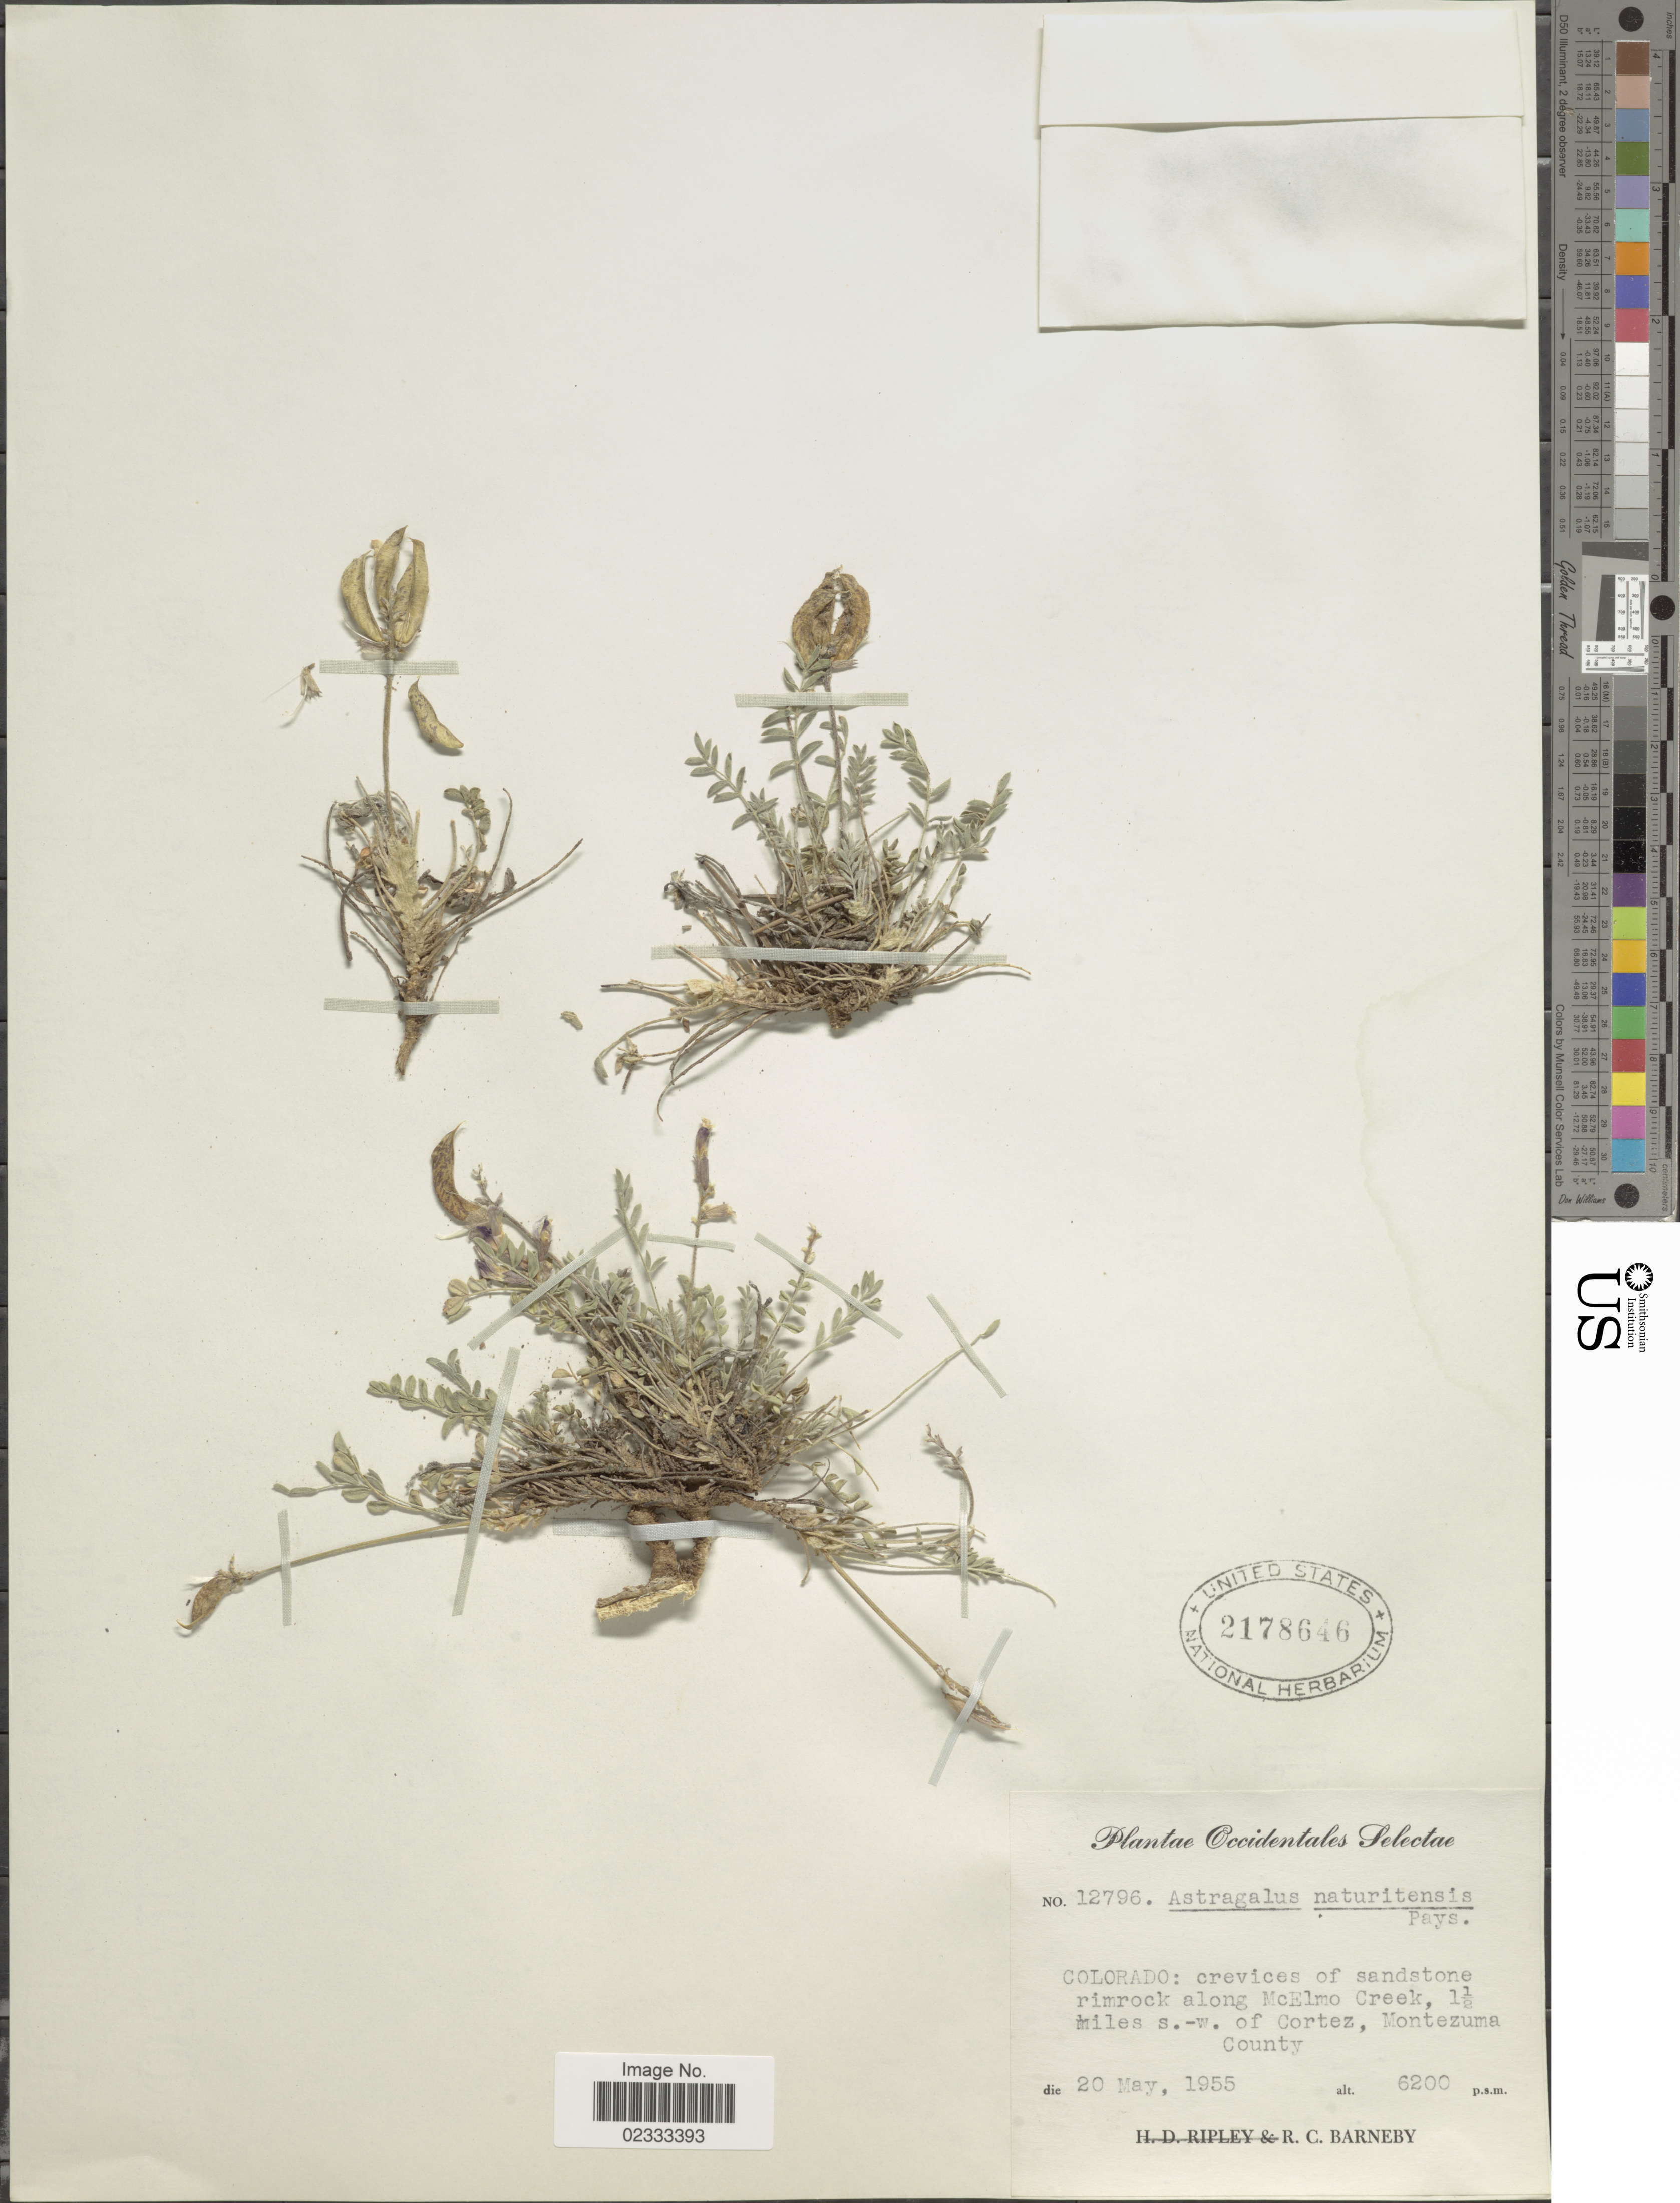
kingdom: Plantae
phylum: Tracheophyta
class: Magnoliopsida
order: Fabales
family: Fabaceae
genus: Astragalus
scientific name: Astragalus naturitensis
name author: Payson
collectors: R. C. Barneby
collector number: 12796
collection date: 1955-05-20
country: United States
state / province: Colorado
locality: Crevices of sandstone rimrock along McElmo Creek, 1 1/2 Miles s.-w. of Cortez, Montezuma County, Occidentales Selectae.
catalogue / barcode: US 2178646